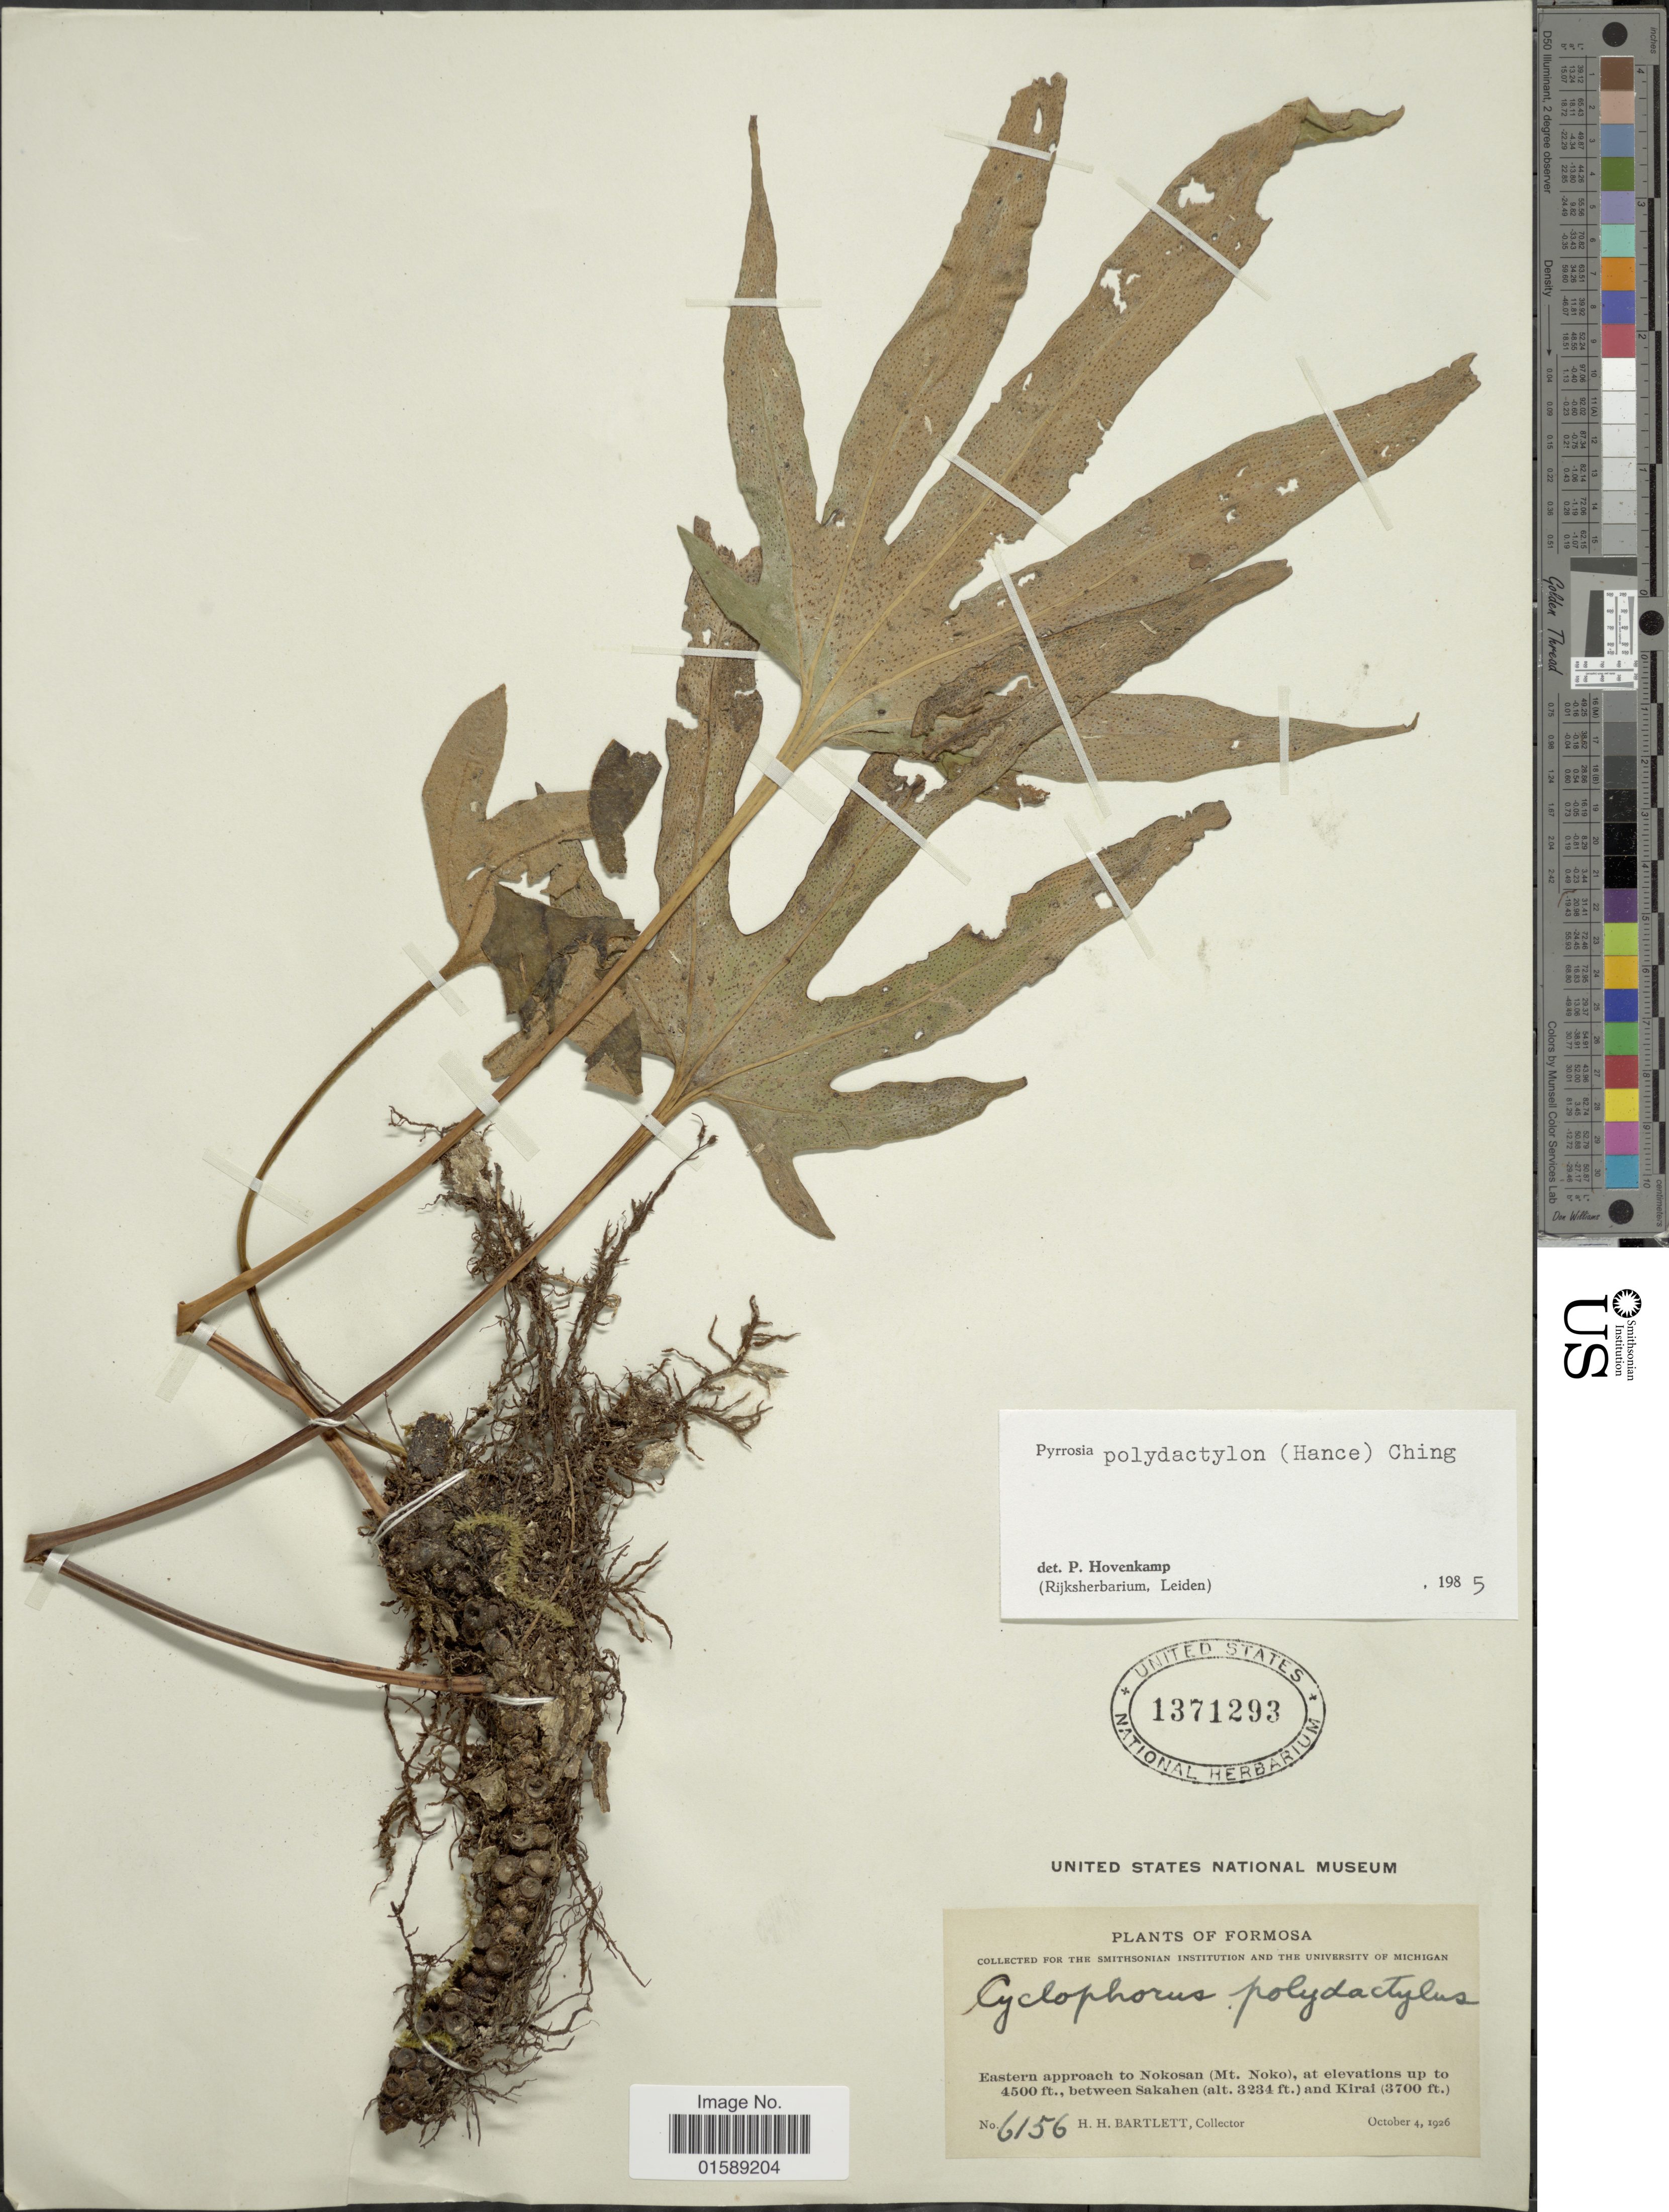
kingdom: Plantae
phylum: Tracheophyta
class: Polypodiopsida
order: Polypodiales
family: Polypodiaceae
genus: Pyrrosia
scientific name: Pyrrosia polydactyla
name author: (Hance) Ching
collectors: H. H. Bartlett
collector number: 6156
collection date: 1926-10-04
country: Taiwan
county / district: Hualien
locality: Formosa. Eastern approach to Nokosan (Mt. Noko), between Sakahen and Kirai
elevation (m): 986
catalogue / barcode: US 1371293